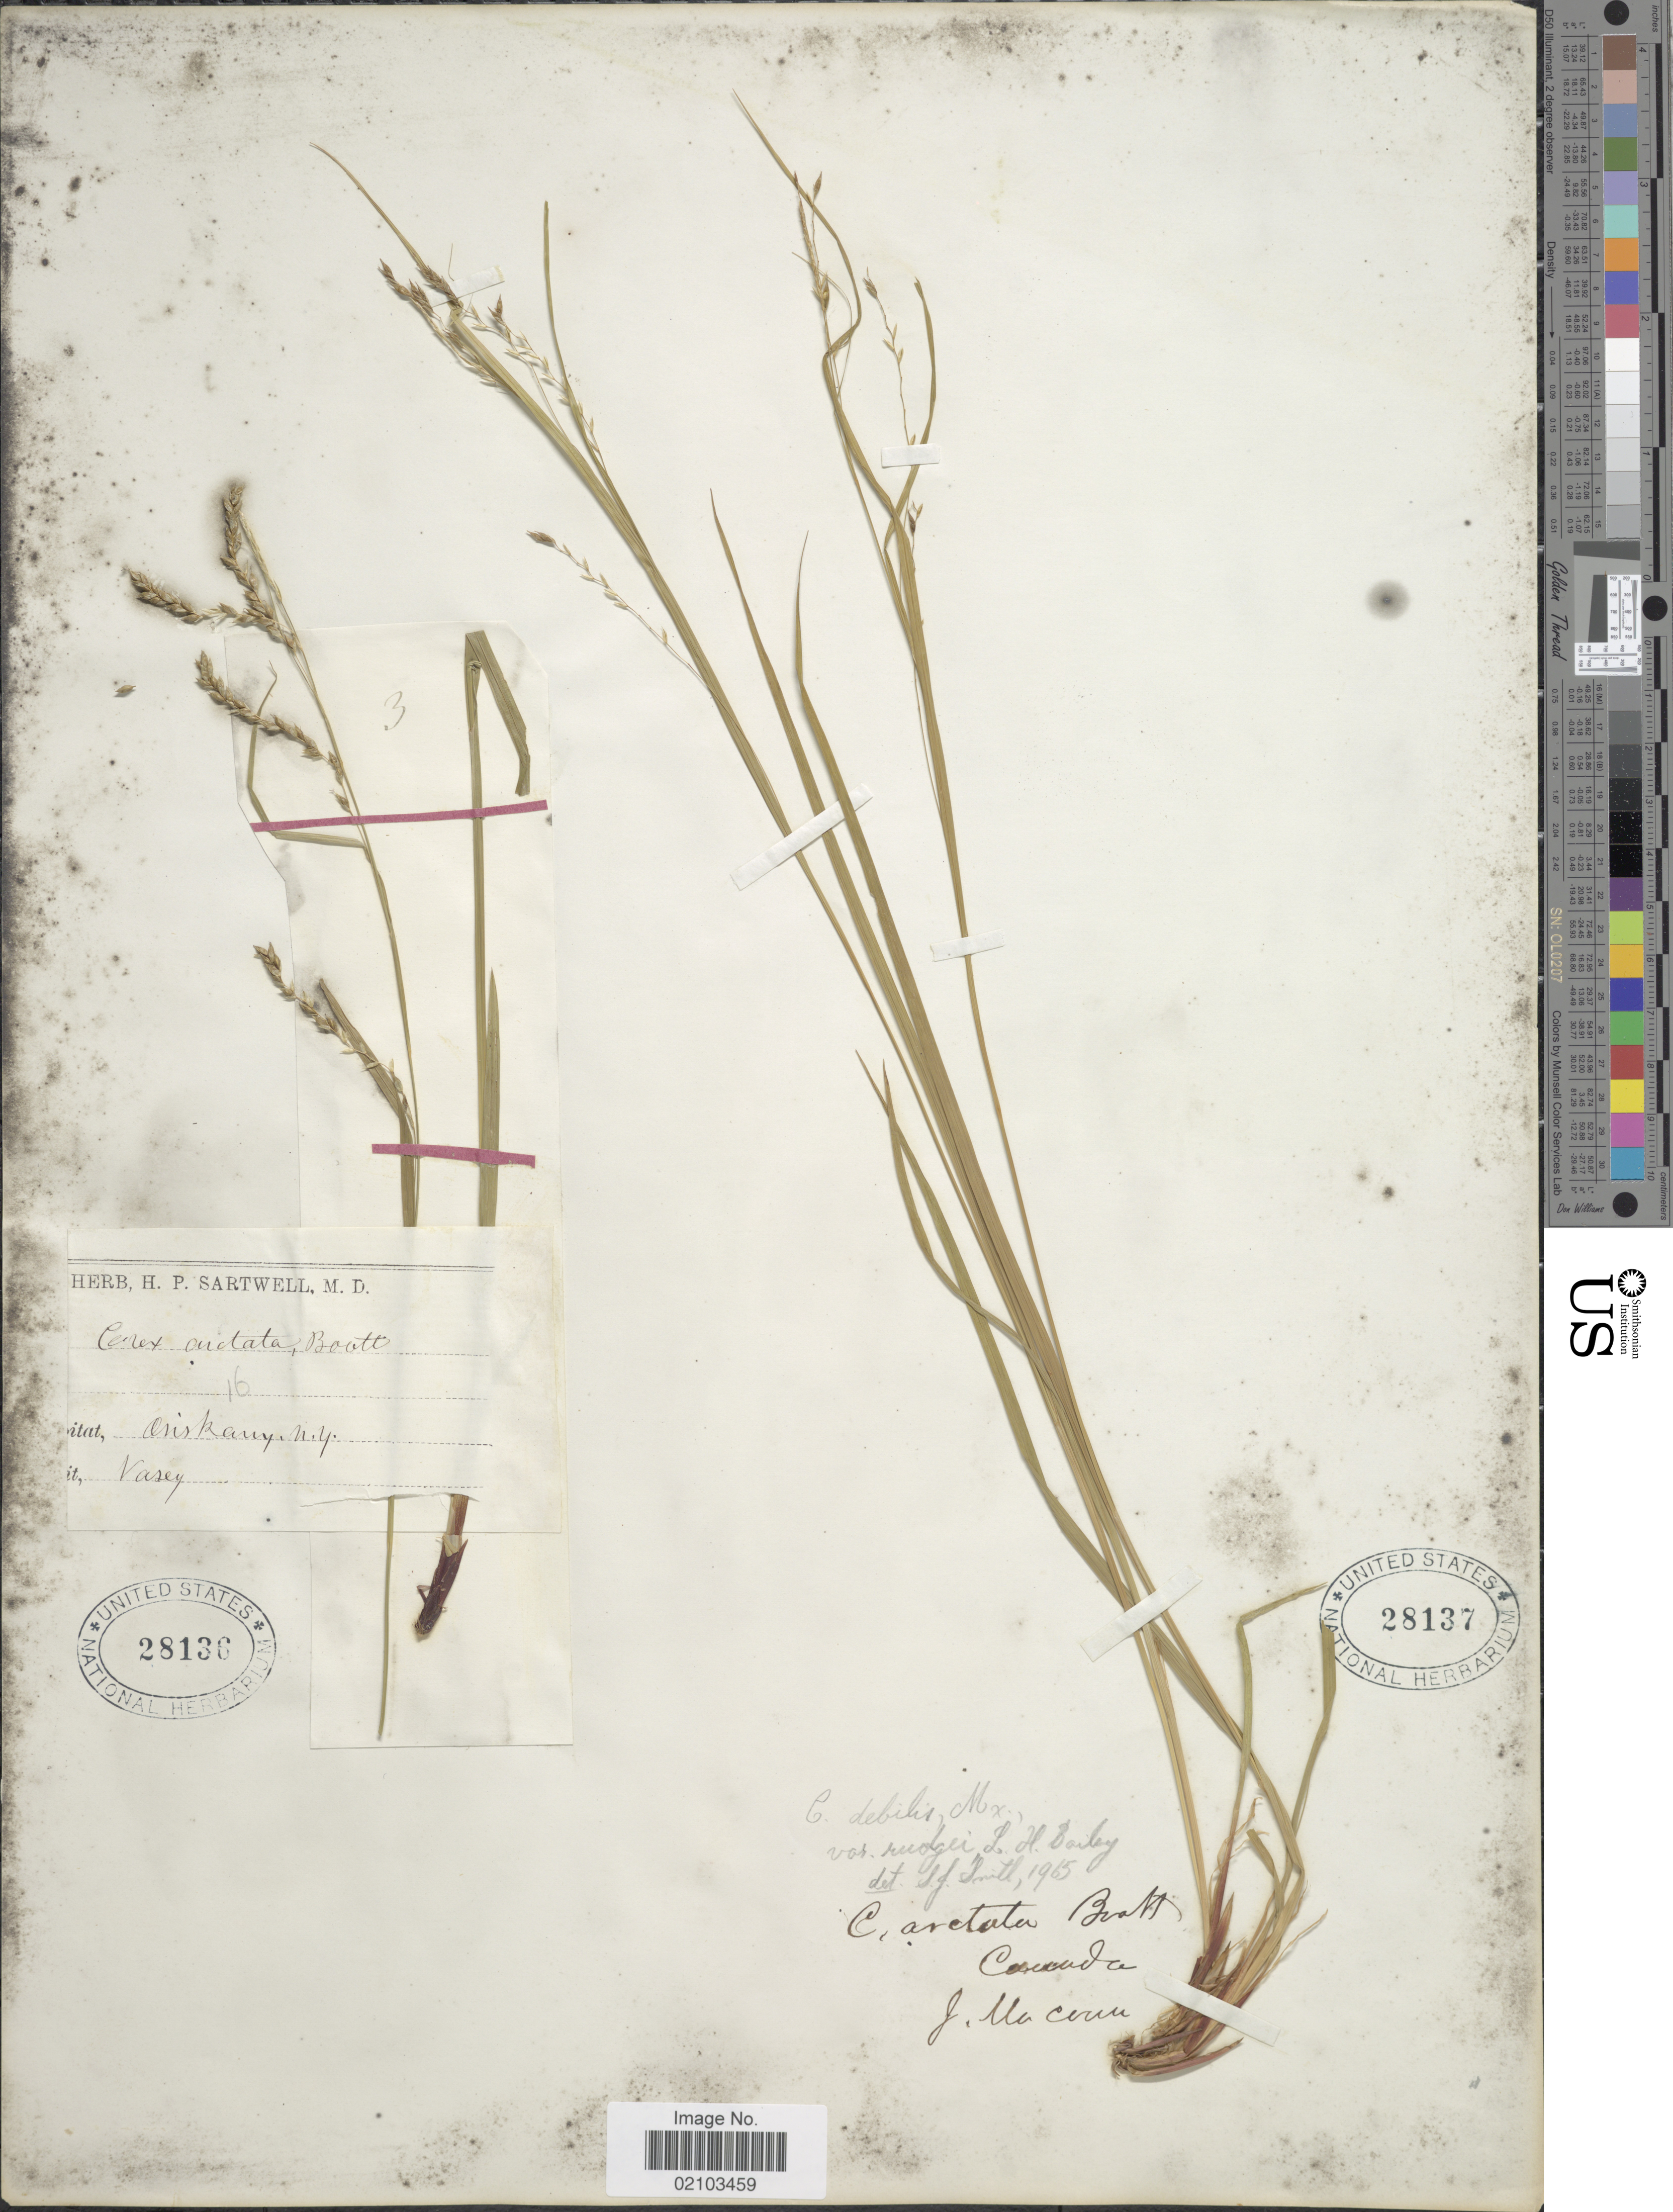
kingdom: Plantae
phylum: Tracheophyta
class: Liliopsida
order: Poales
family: Cyperaceae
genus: Carex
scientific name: Carex arctata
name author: Boott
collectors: Vasey, --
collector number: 16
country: United States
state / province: New York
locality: Oriskany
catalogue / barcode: US 28136-2